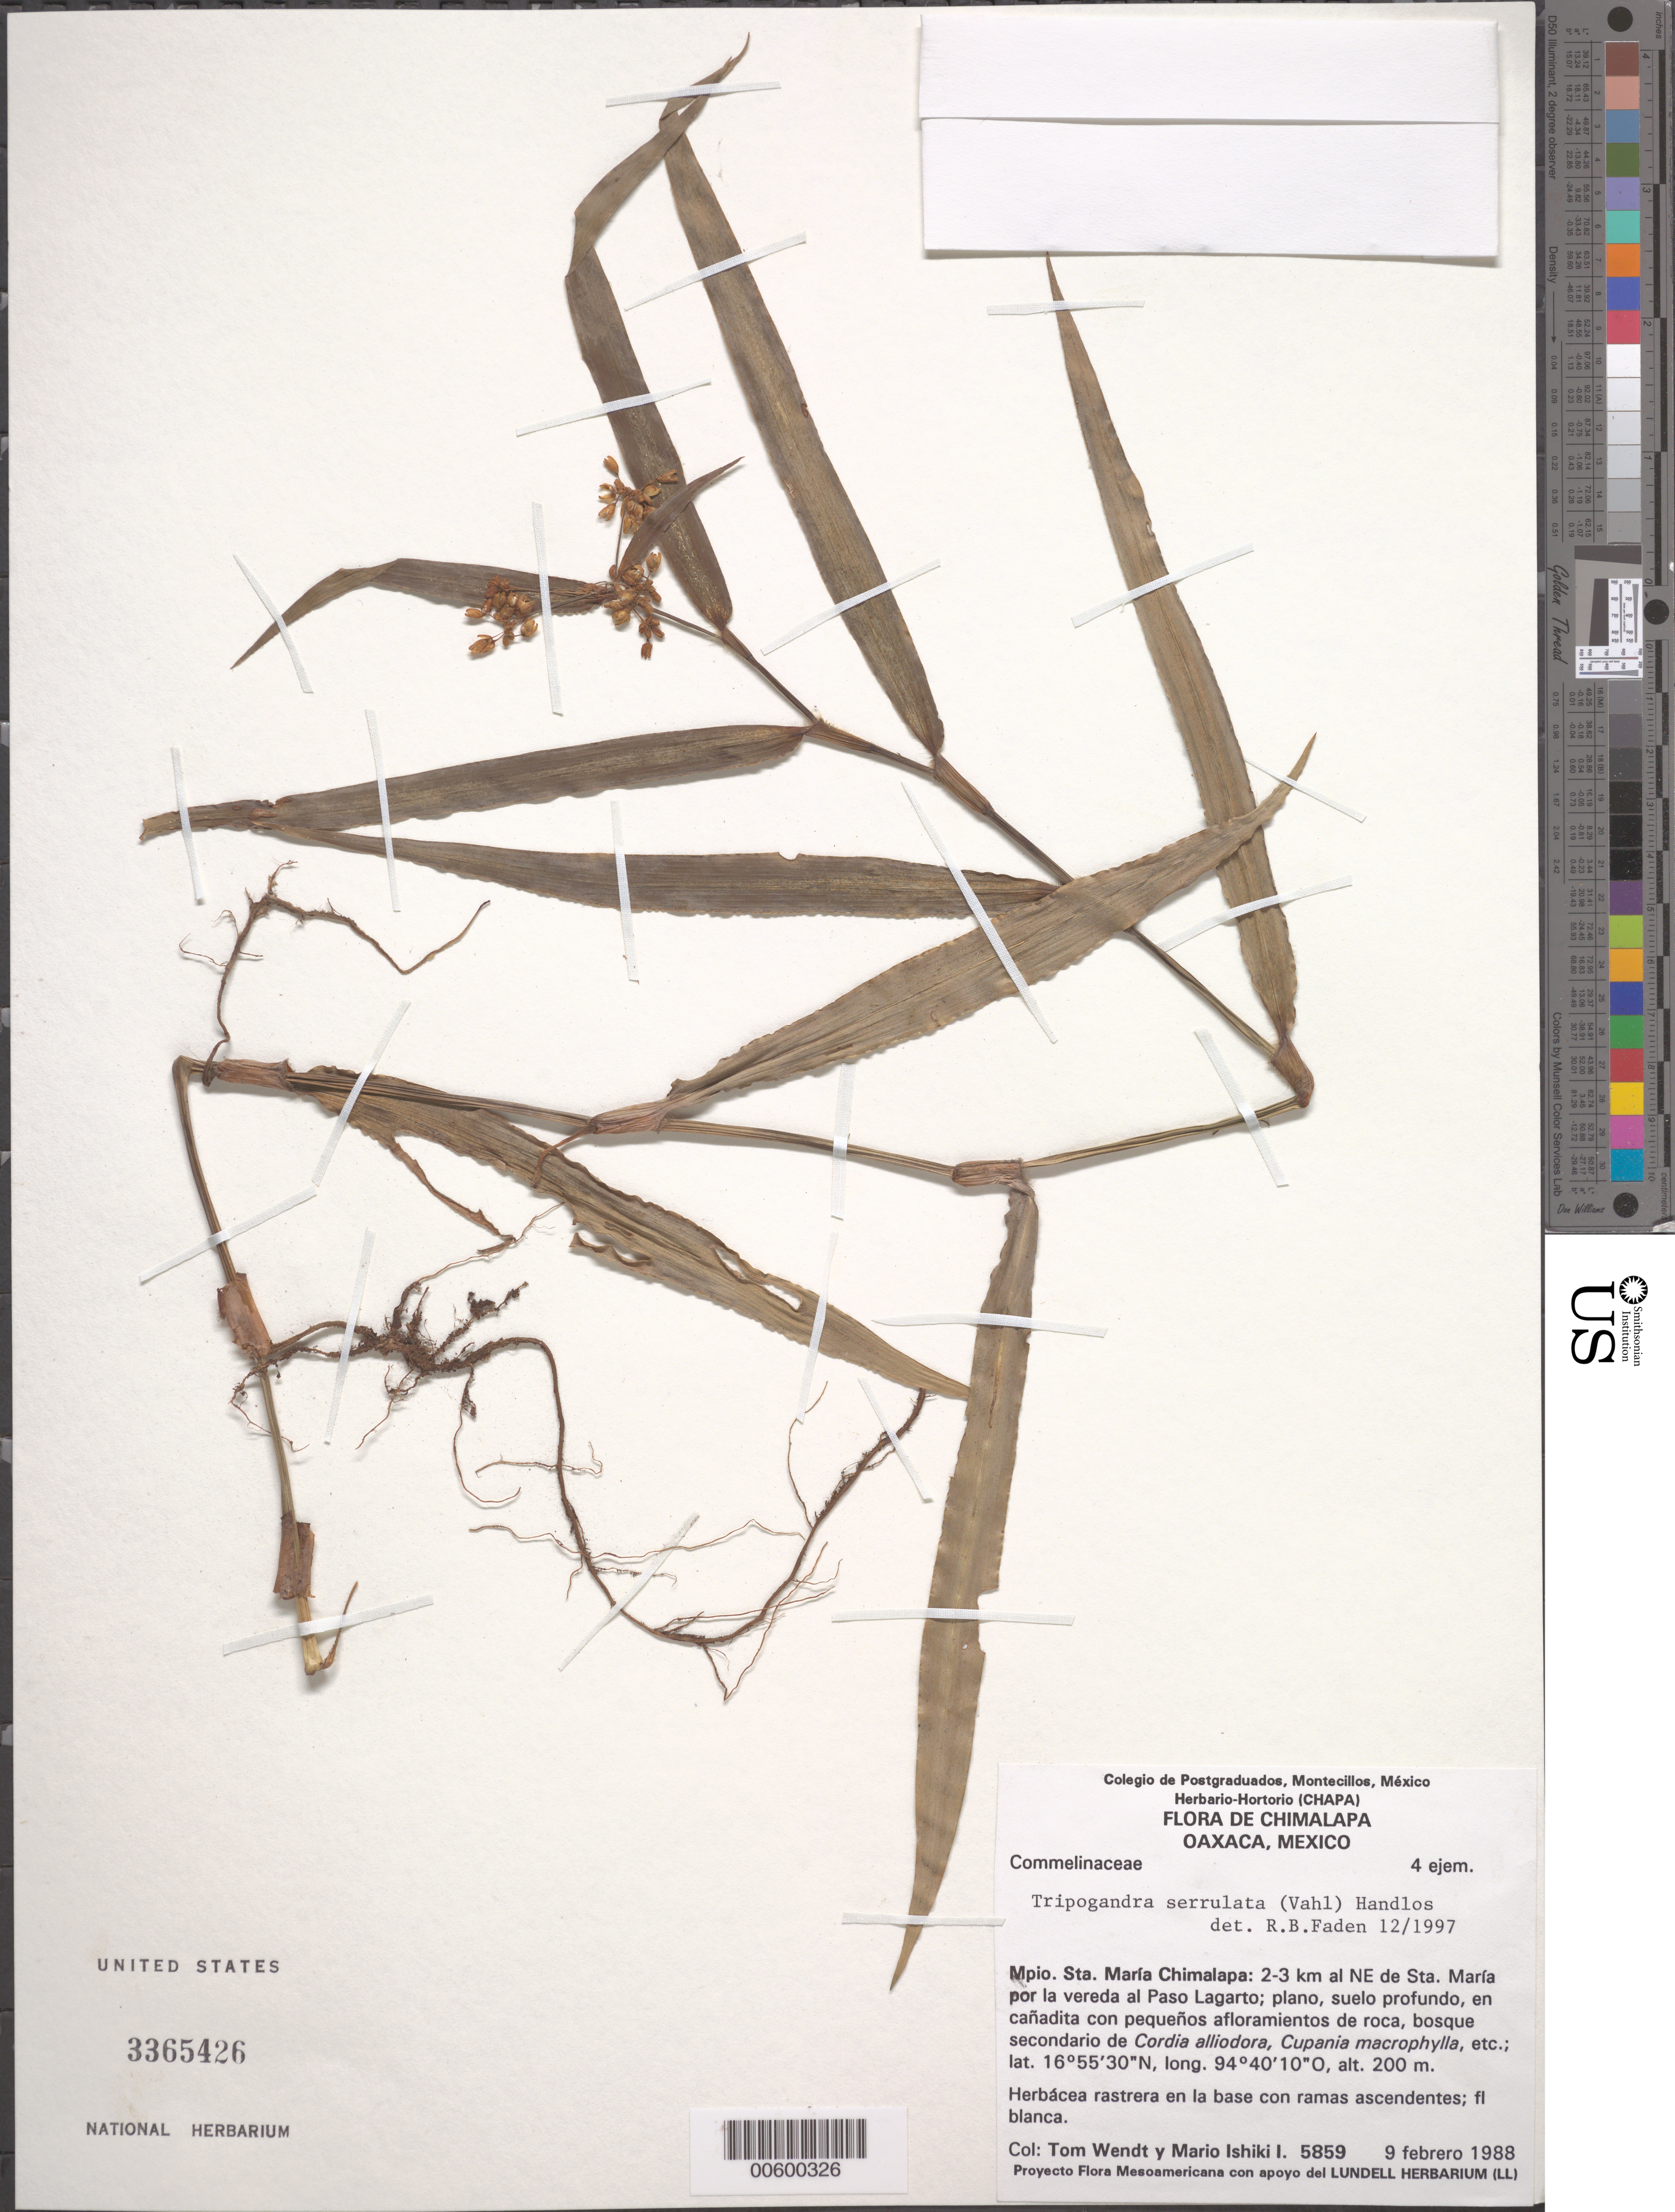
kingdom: Plantae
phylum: Tracheophyta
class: Liliopsida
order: Commelinales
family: Commelinaceae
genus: Tripogandra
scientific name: Tripogandra serrulata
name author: (Vahl) Handlos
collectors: T. L. Wendt & M. Ishiki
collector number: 5859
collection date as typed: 09 Feb 1988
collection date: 1988-02-09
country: Mexico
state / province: Oaxaca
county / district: Santa Maria Chimalapa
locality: Sta. maria chimalapa, ne de sta. maria por la vereda al paso lagarto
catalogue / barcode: US 3365426